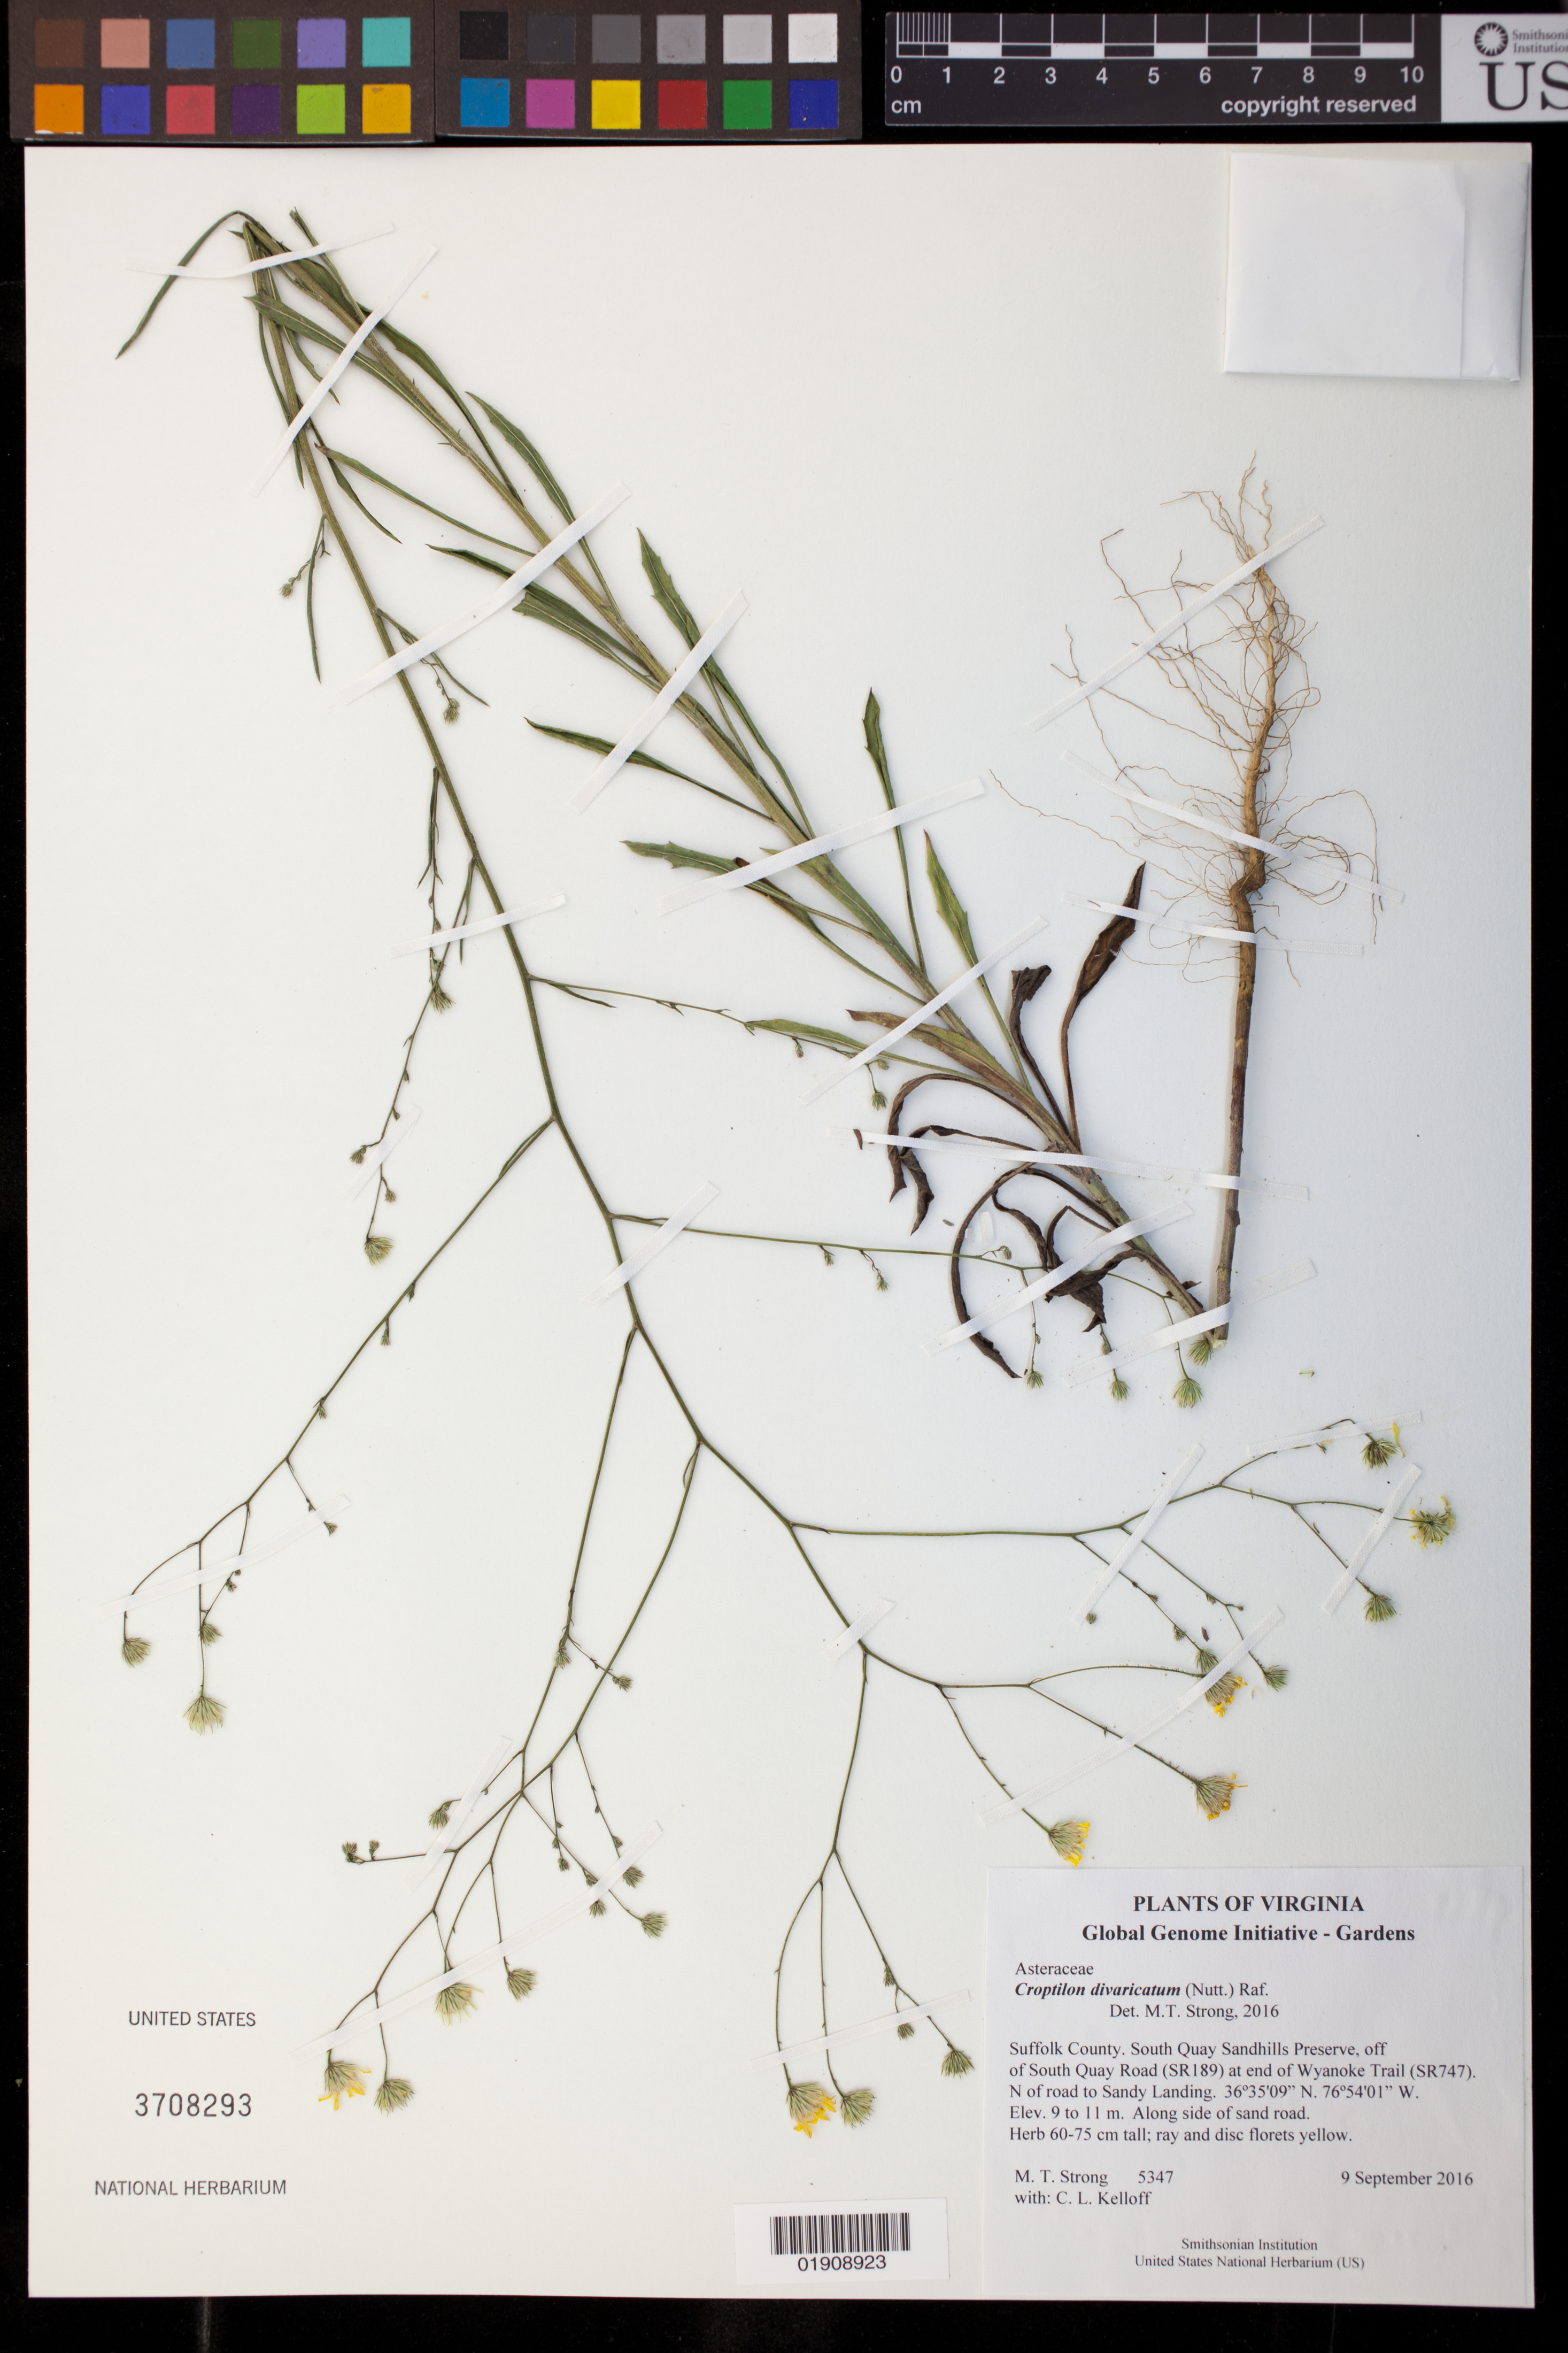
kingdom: Plantae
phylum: Tracheophyta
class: Magnoliopsida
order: Asterales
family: Asteraceae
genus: Croptilon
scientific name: Croptilon divaricatum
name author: (Nutt.) Raf.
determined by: Strong, Mark T., (BOT), Smithsonian Institution - National Museum of Natural History (UNITED STATES)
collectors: M. T. Strong & C. L. Kelloff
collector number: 5347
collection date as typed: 9 September 2016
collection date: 2016-09-09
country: United States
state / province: Virginia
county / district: City of Suffolk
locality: South Quay Sandhills Preserve. Off of South Quay Road (SR189) at end of Wyanoke Trail (SR747). N of road to Sandy Landing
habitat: Along side of sand road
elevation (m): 9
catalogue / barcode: US 3708293